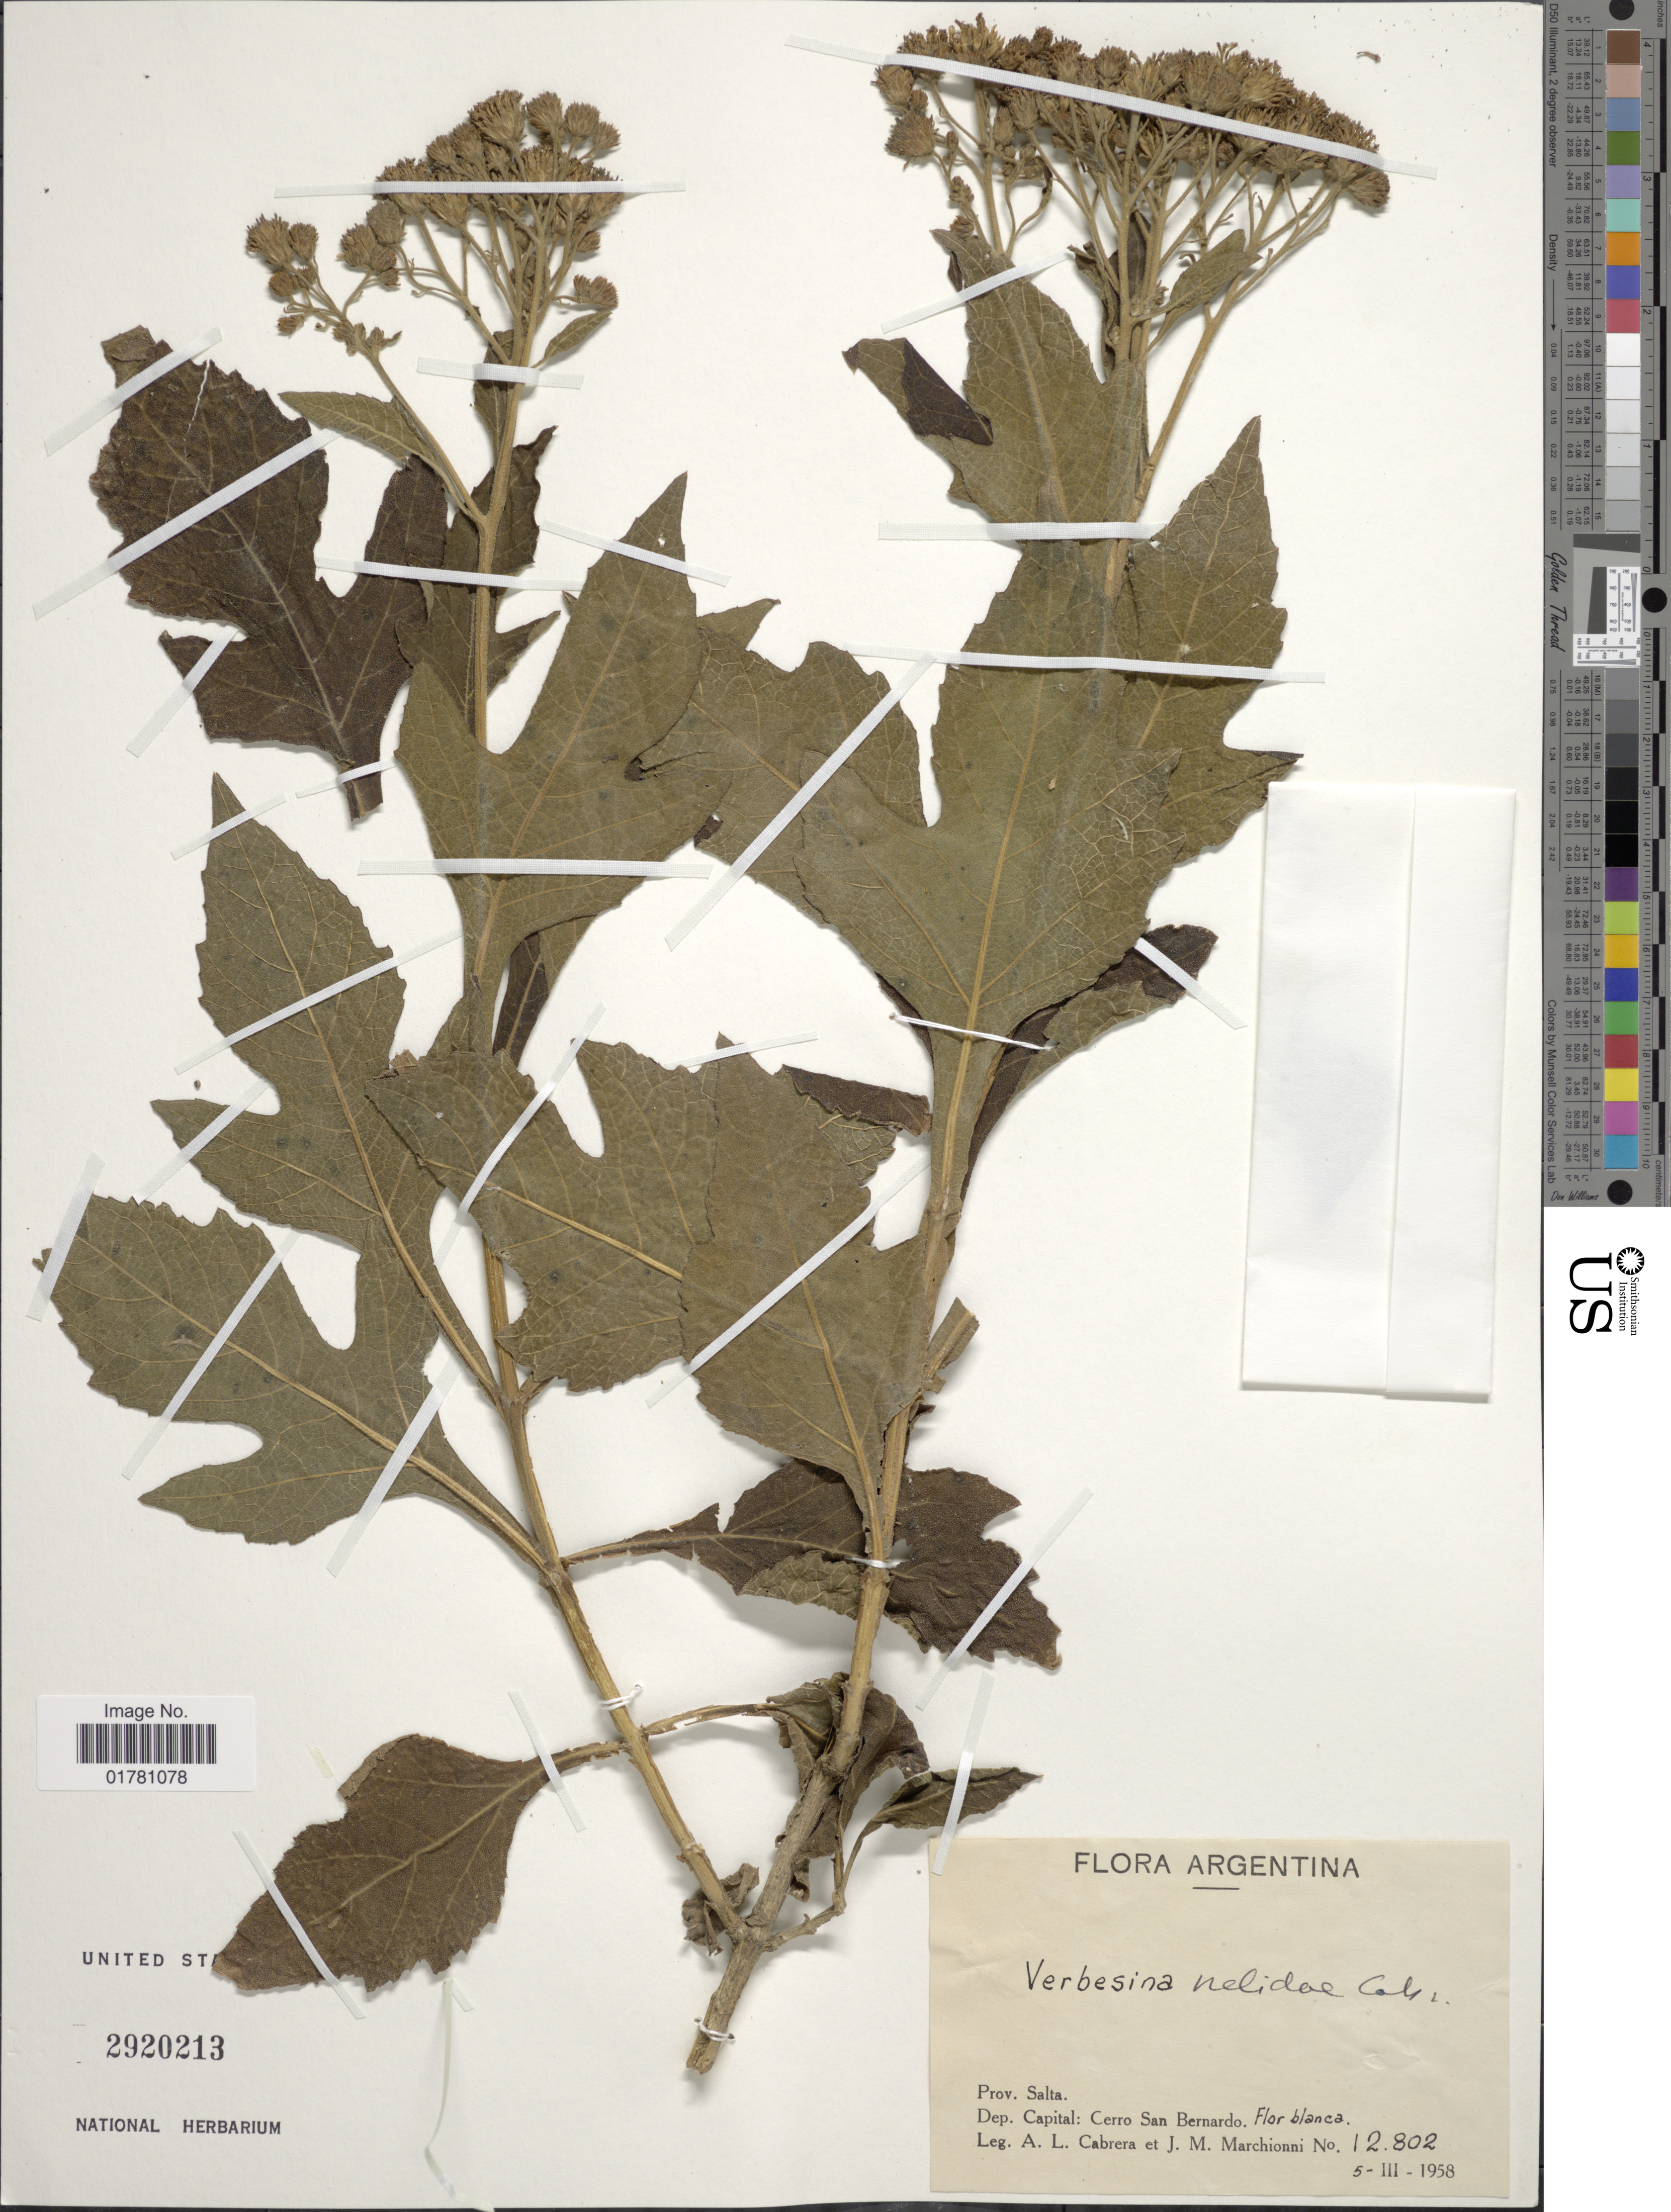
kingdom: Plantae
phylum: Tracheophyta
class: Magnoliopsida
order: Asterales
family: Asteraceae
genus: Verbesina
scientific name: Verbesina nelidae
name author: Cabrera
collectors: A. L. Cabrera & J. Marchionni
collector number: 12802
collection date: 1958-03-05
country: Argentina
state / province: Salta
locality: Dep. Capital: Cerro San Bernando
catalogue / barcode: US 2920213